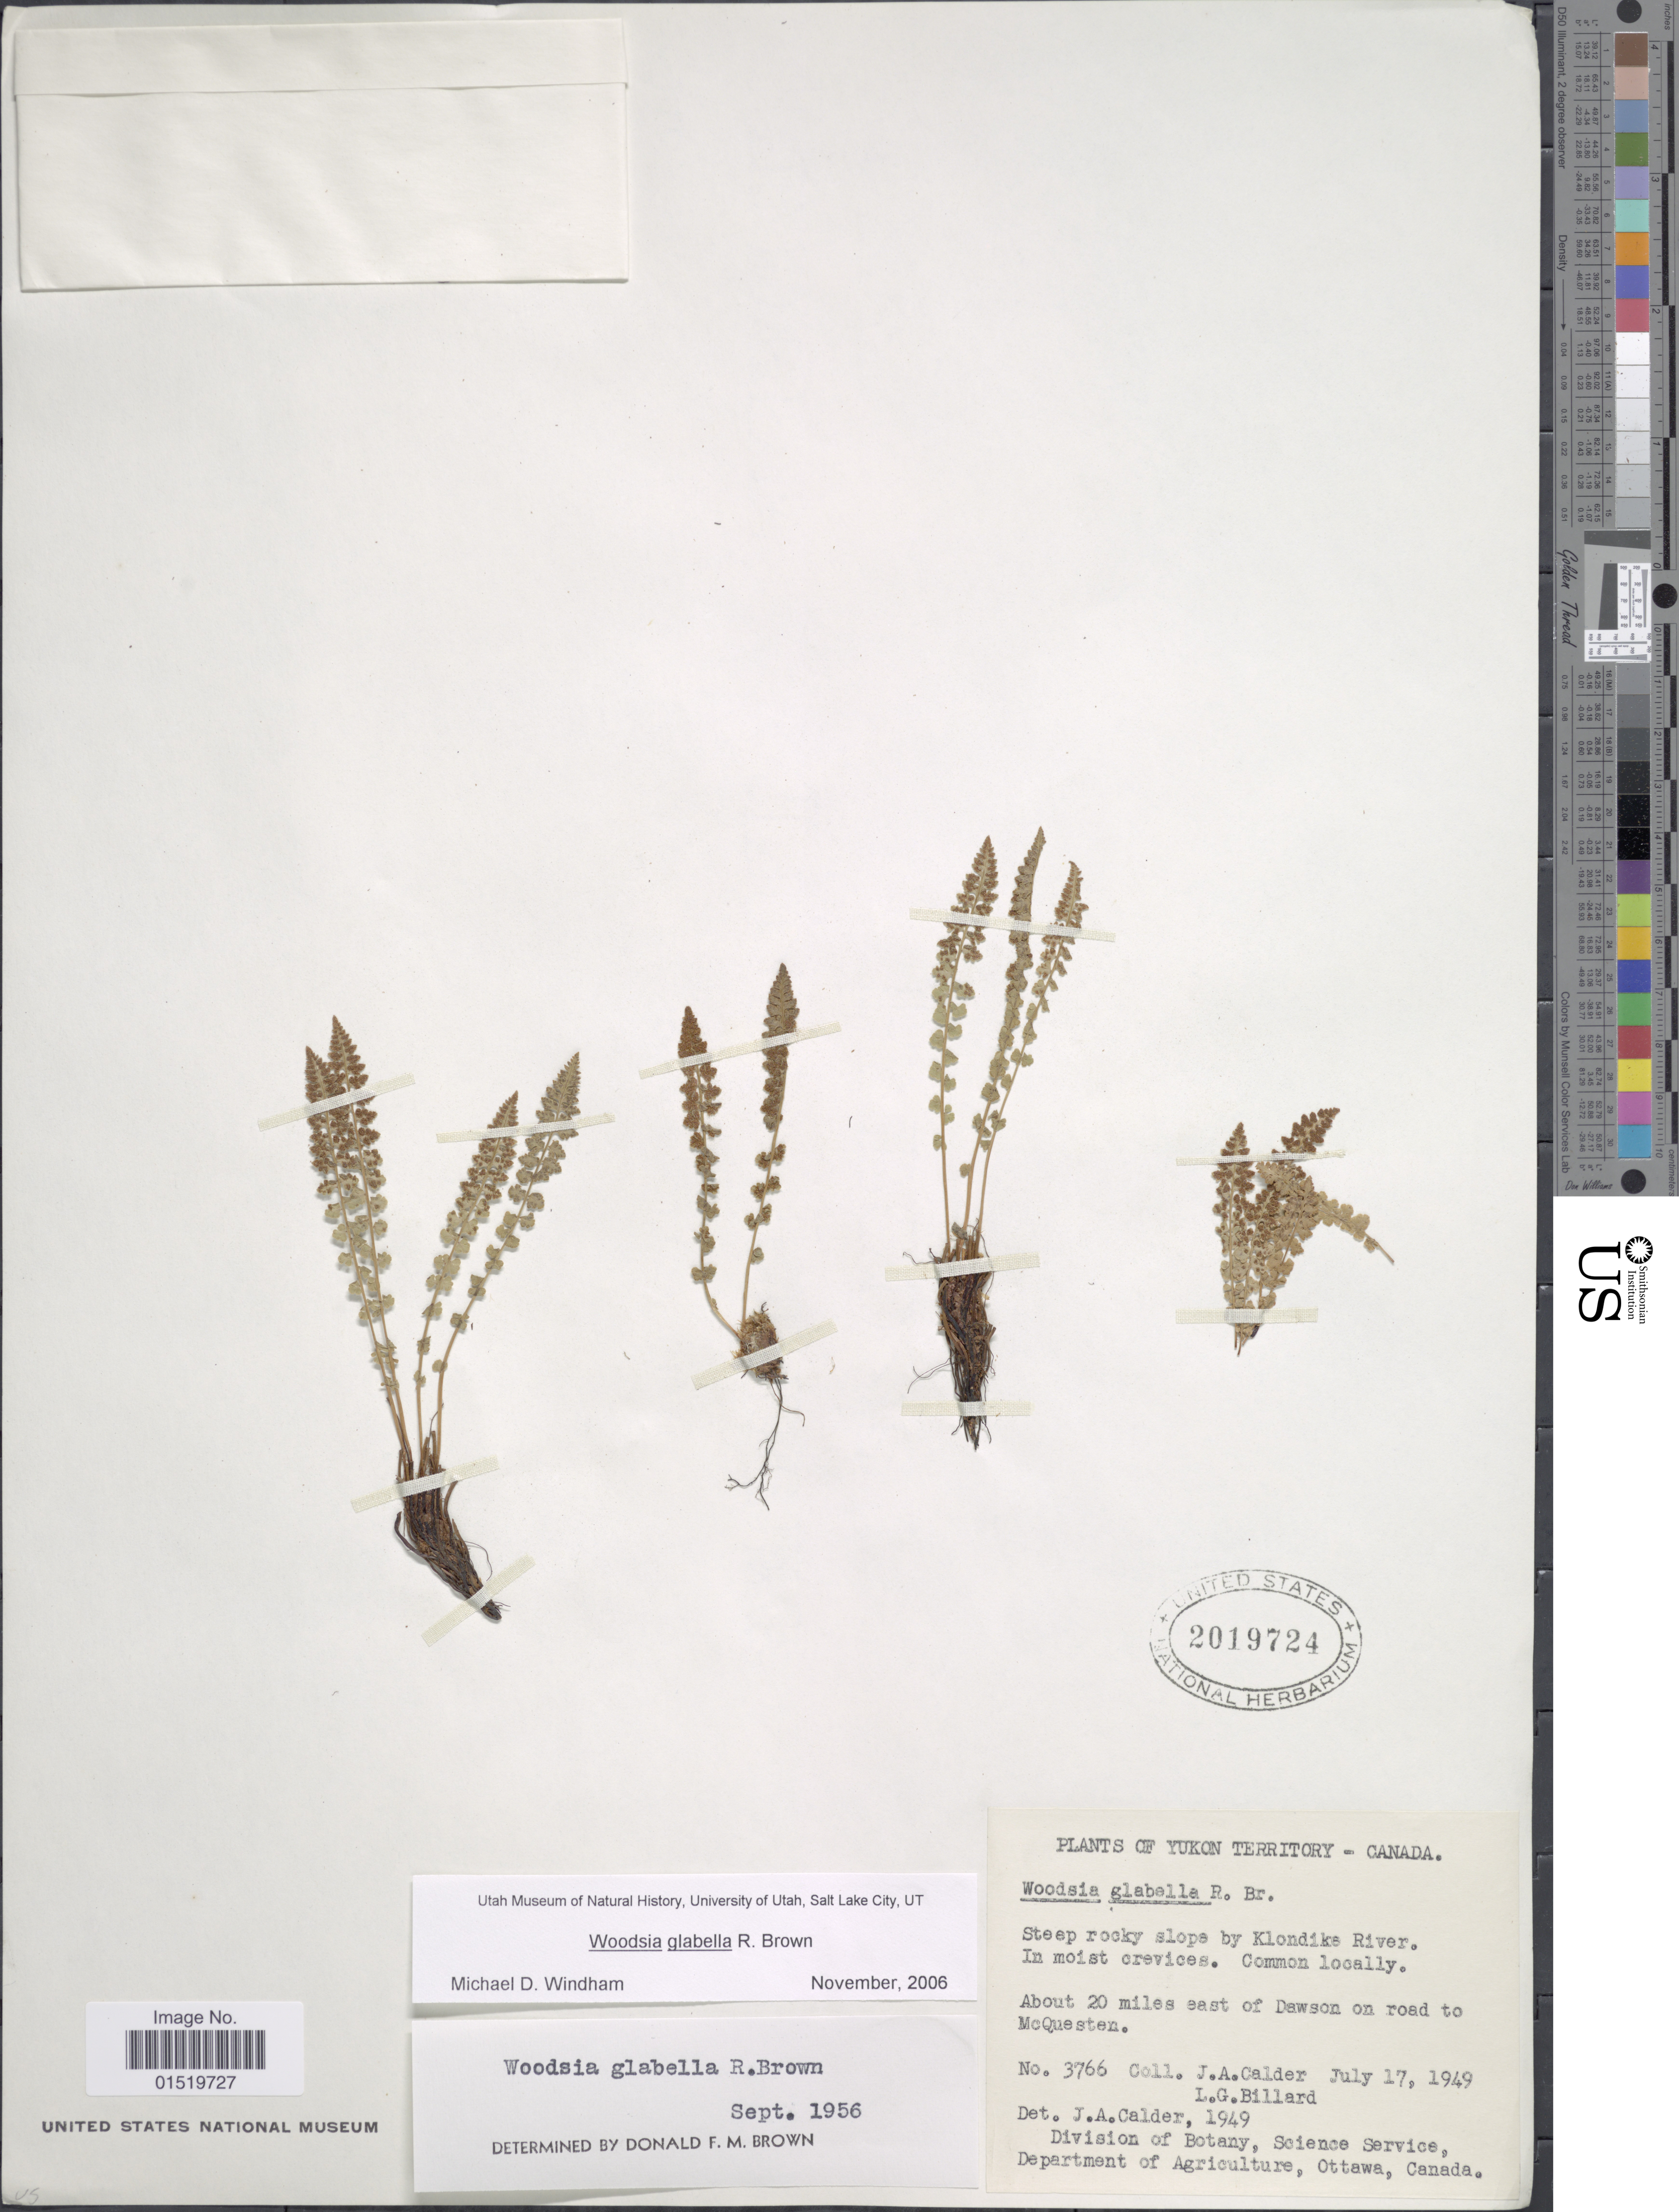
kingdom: Plantae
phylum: Tracheophyta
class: Polypodiopsida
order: Polypodiales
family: Woodsiaceae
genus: Woodsia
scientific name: Woodsia glabella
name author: R. Br.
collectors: J. A. Calder & L. Billard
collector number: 3766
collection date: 1949-07-17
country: Canada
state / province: Yukon Territory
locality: Steep rocky slope by Klondike River, About 20 miles east of Dawson on road to McQuesten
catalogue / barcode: US 2019724